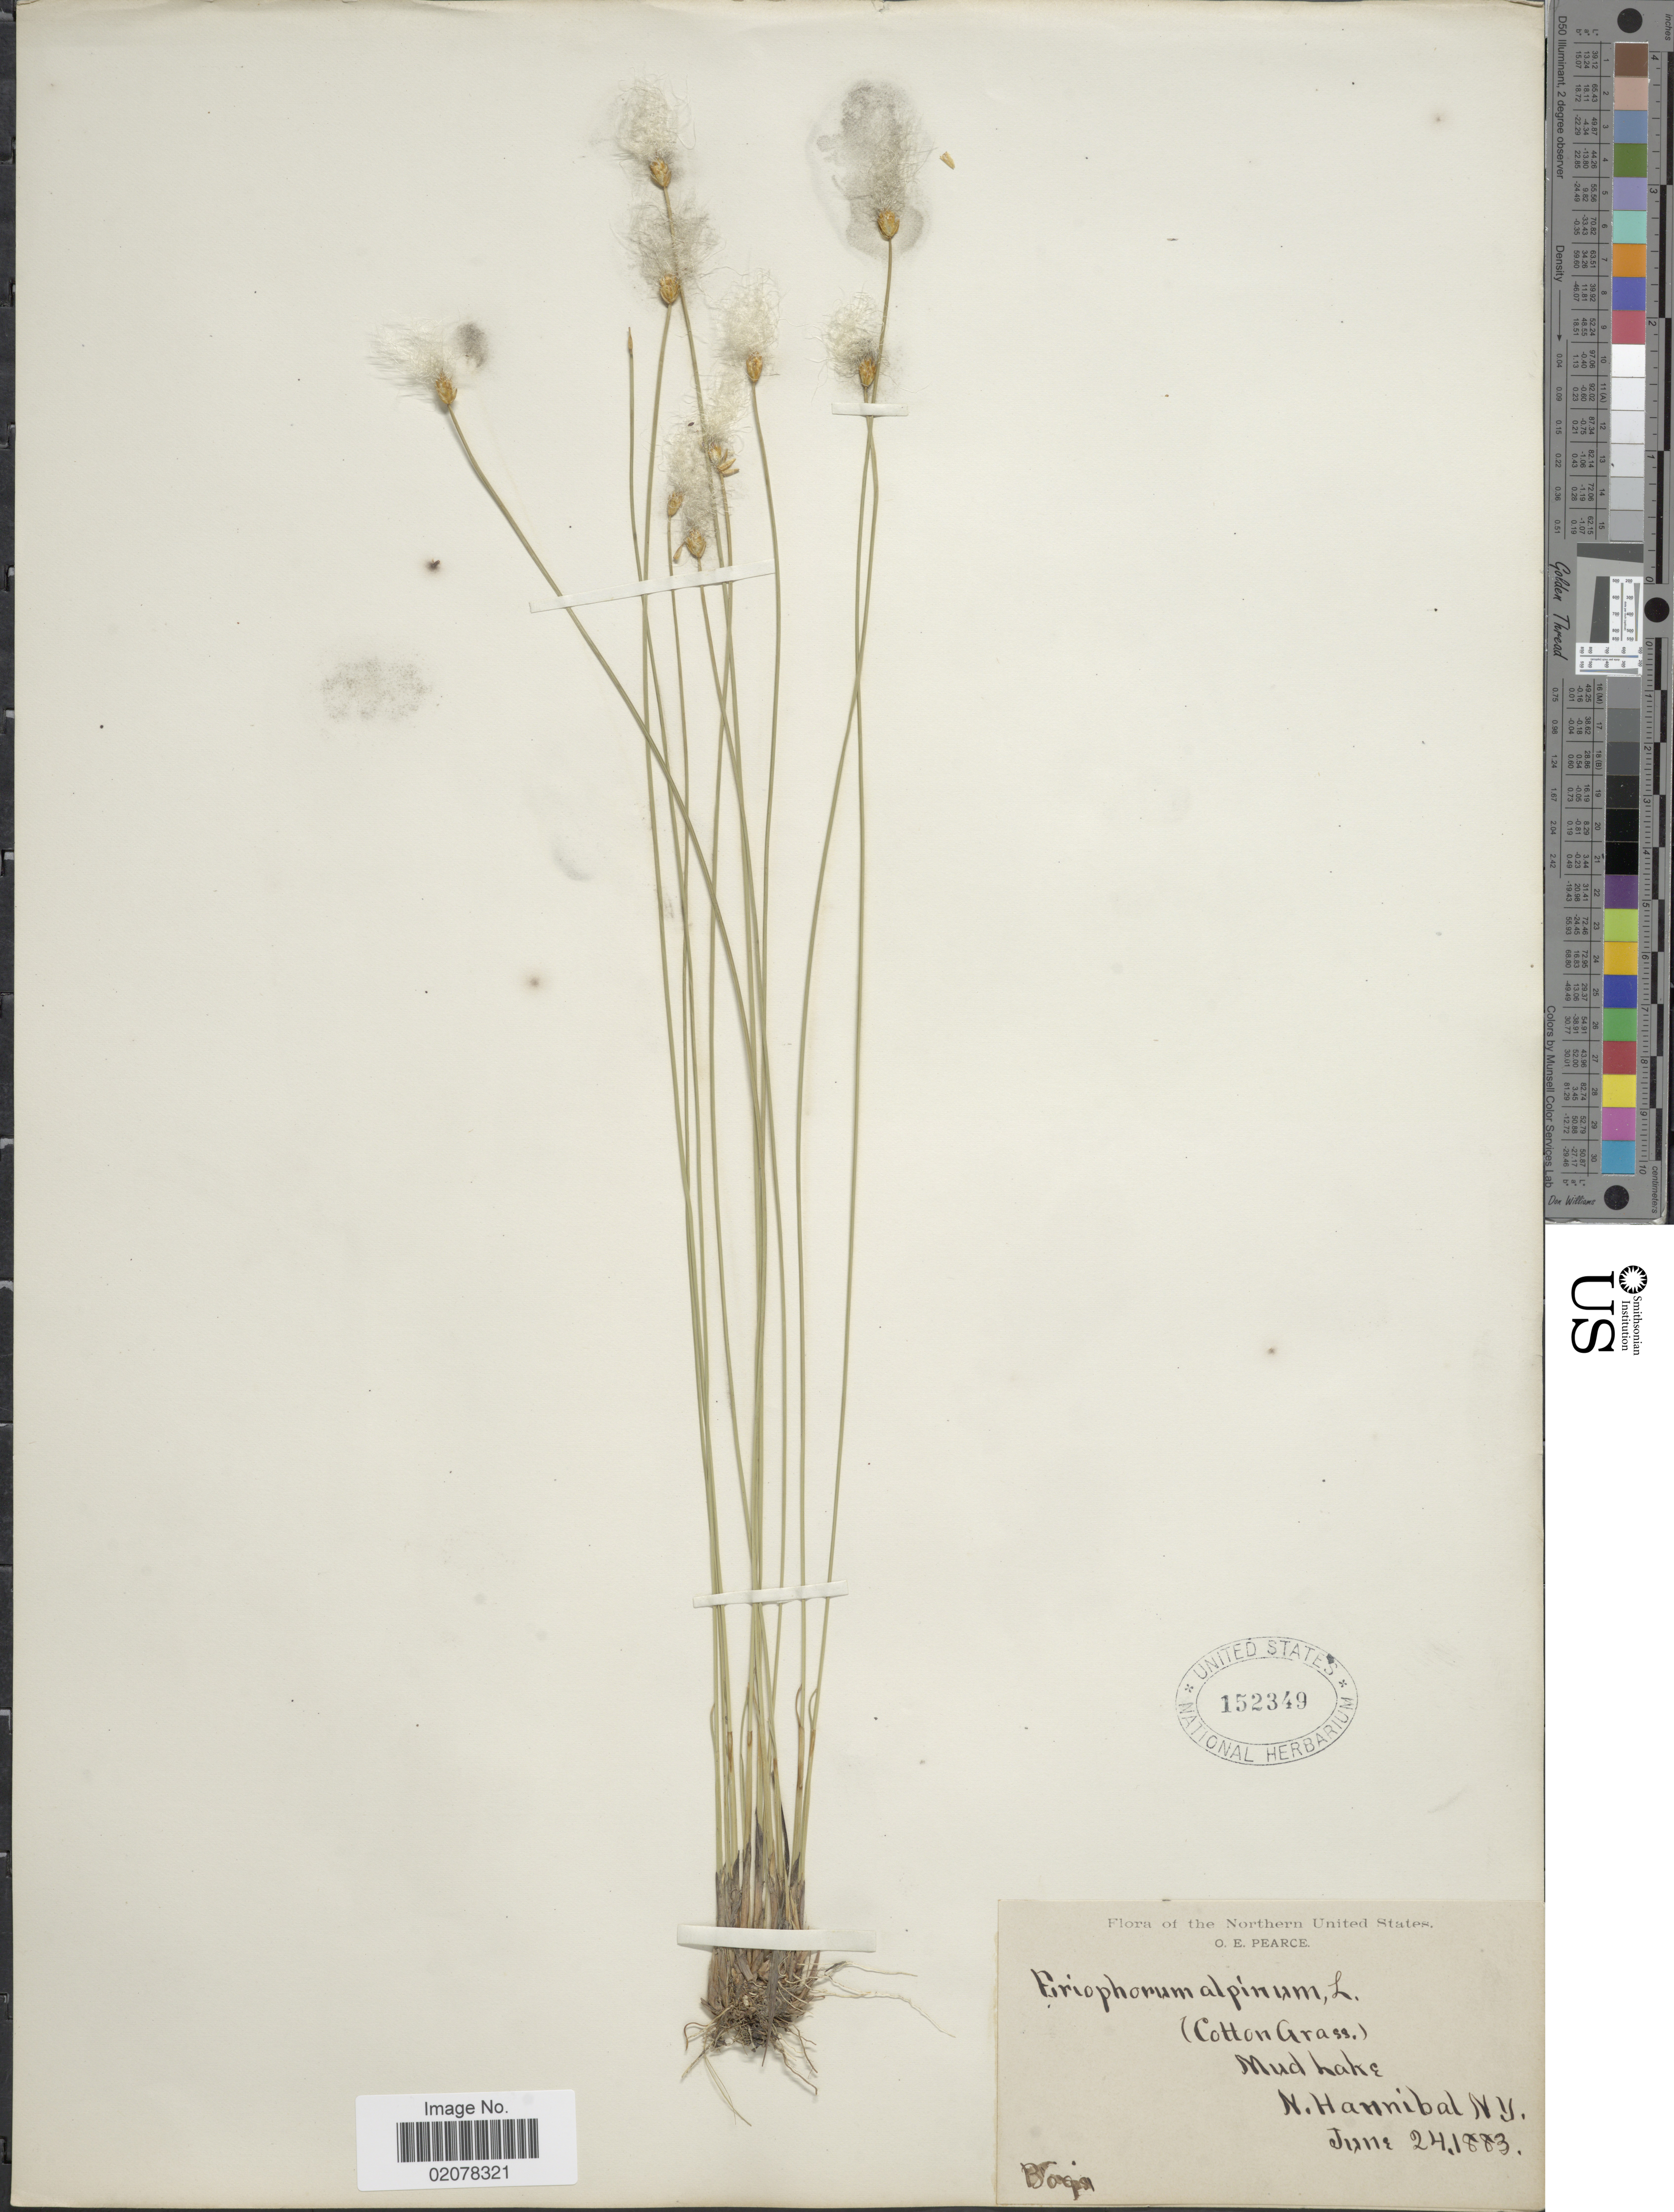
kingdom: Plantae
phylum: Tracheophyta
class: Liliopsida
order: Poales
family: Cyperaceae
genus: Trichophorum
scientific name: Trichophorum alpinum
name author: (L.) Pers.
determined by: Strong, M. T., (US), Smithsonian Institution - National Museum of Natural History (UNITED STATES)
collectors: O. E. Pearce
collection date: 1883-06-24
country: United States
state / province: New York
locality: Northern United States, (Cotton Grass), Mud Lake, N. Hannibal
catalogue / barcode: US 152349